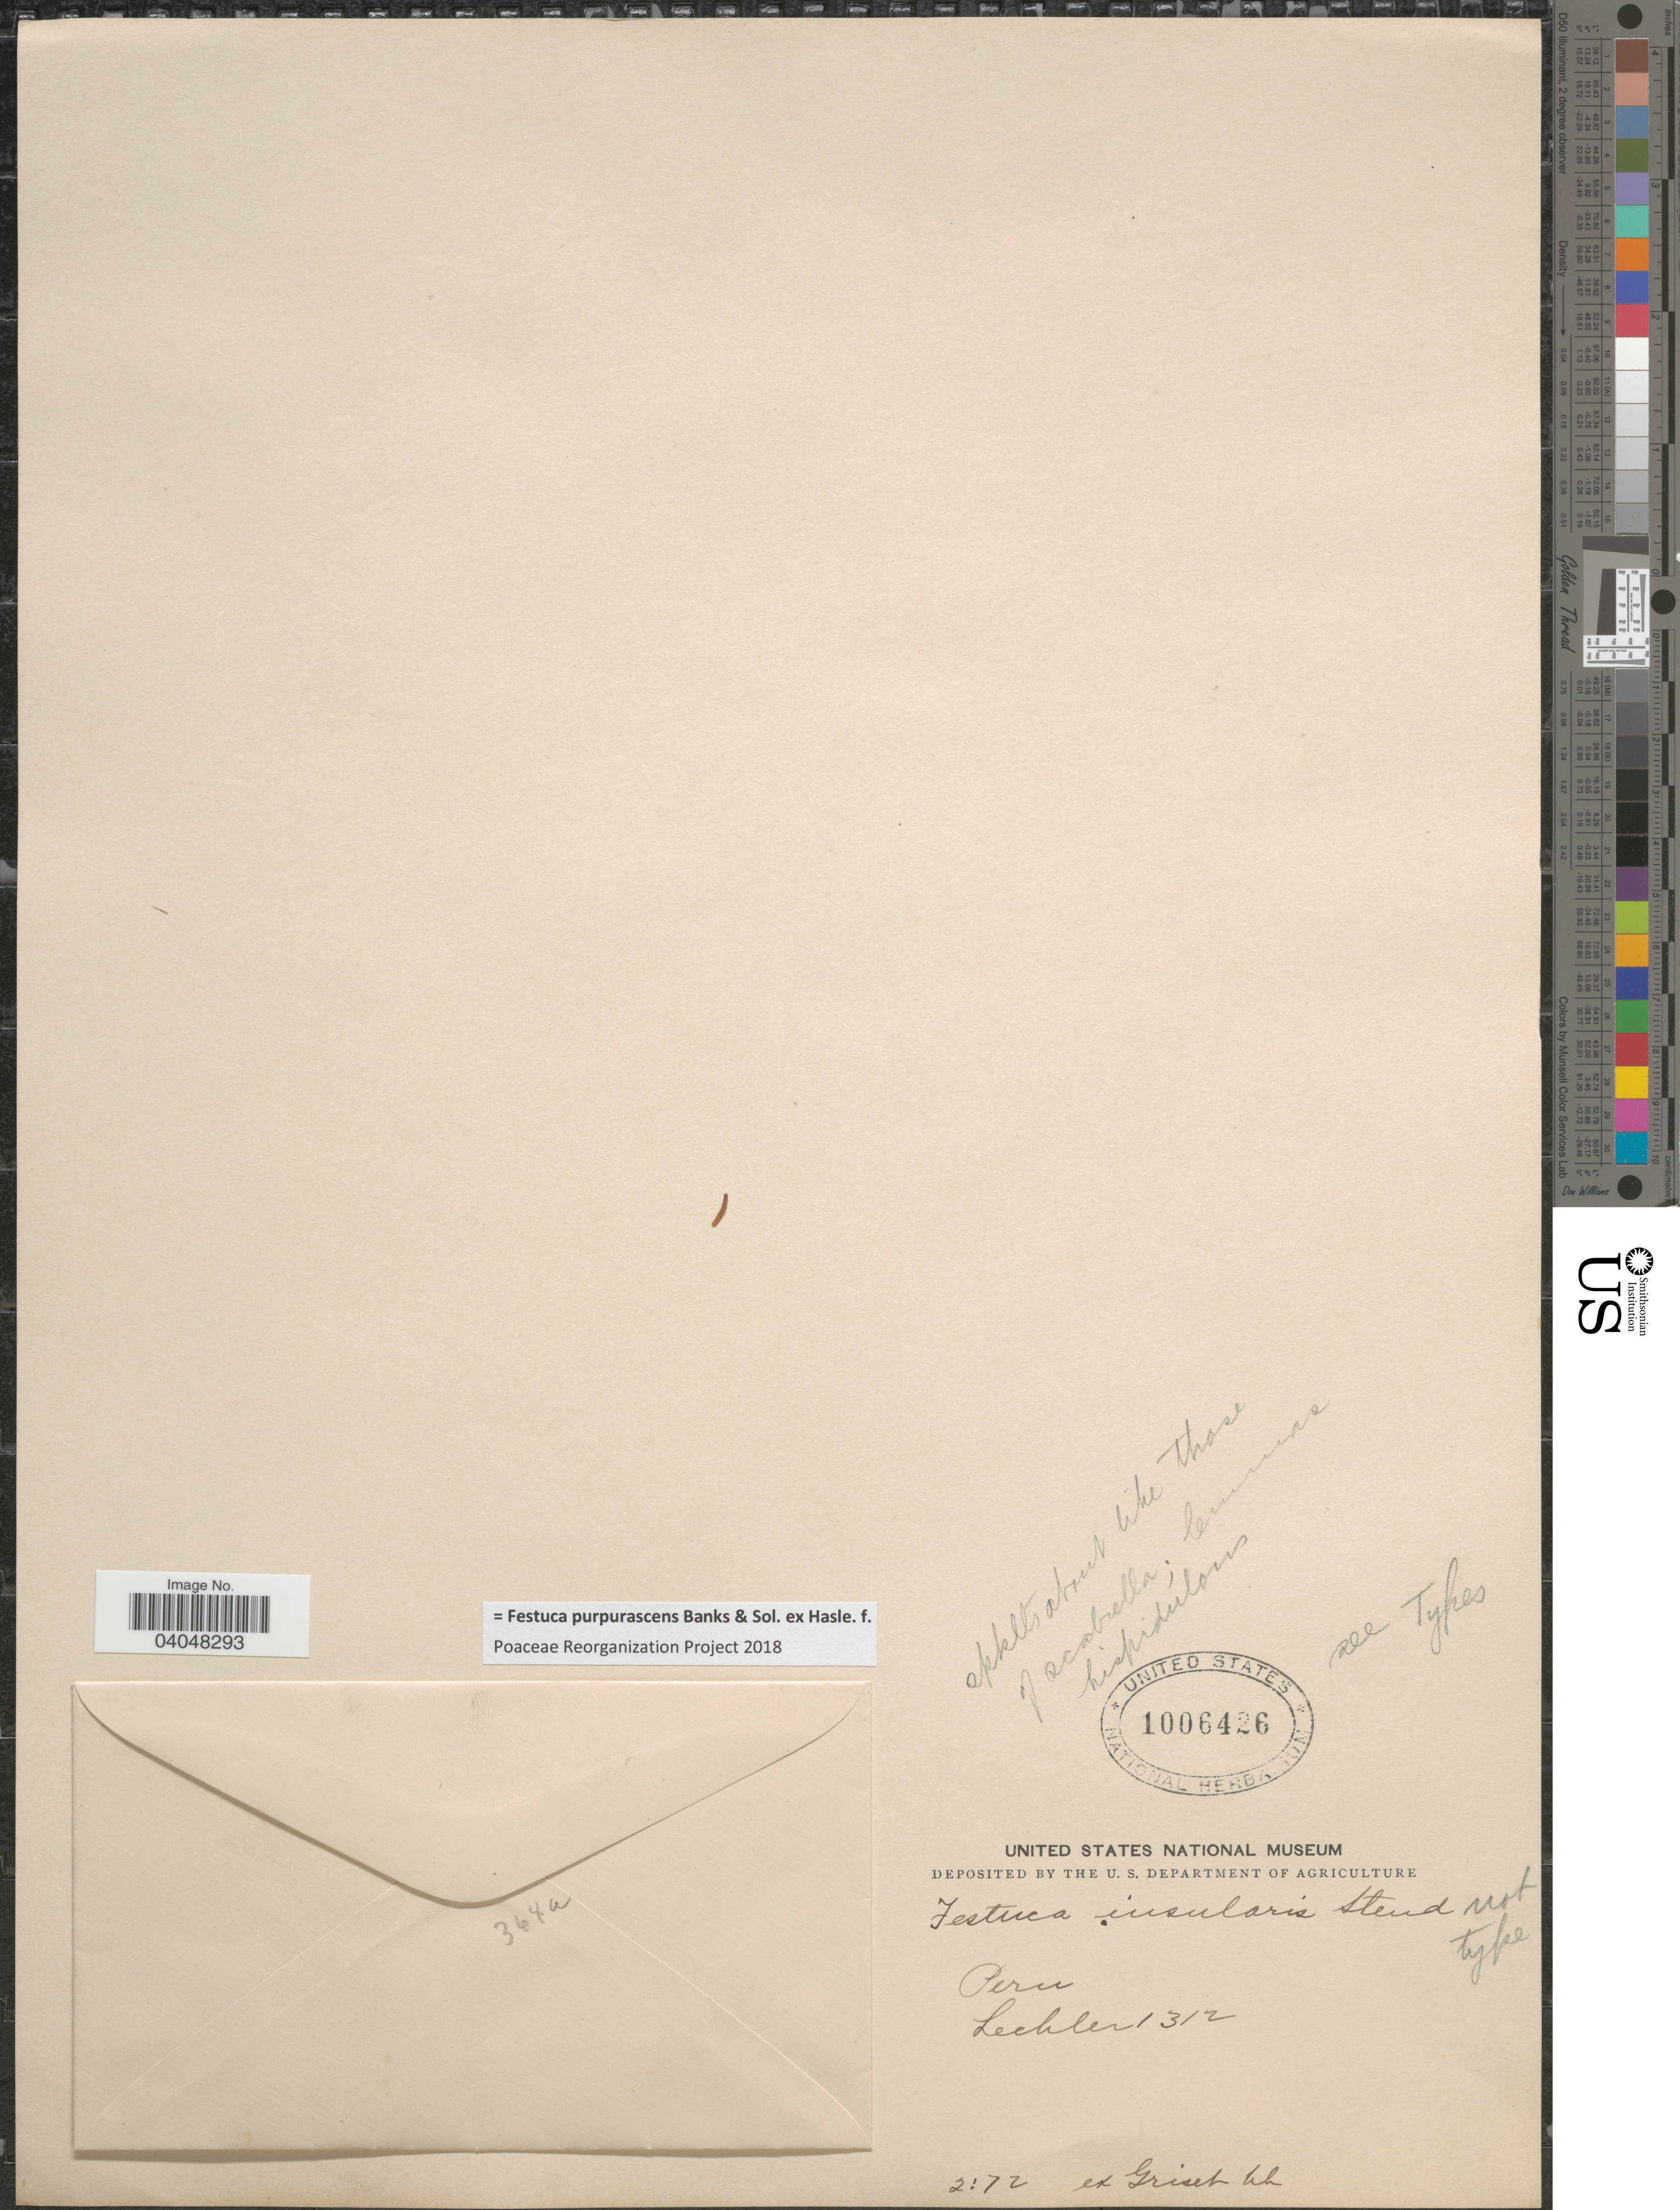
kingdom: Plantae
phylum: Tracheophyta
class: Liliopsida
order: Poales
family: Poaceae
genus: Festuca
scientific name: Festuca purpurascens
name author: Banks & Sol. ex Hook. f.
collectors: -. Lechler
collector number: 1312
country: Peru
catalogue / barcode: US 1006426